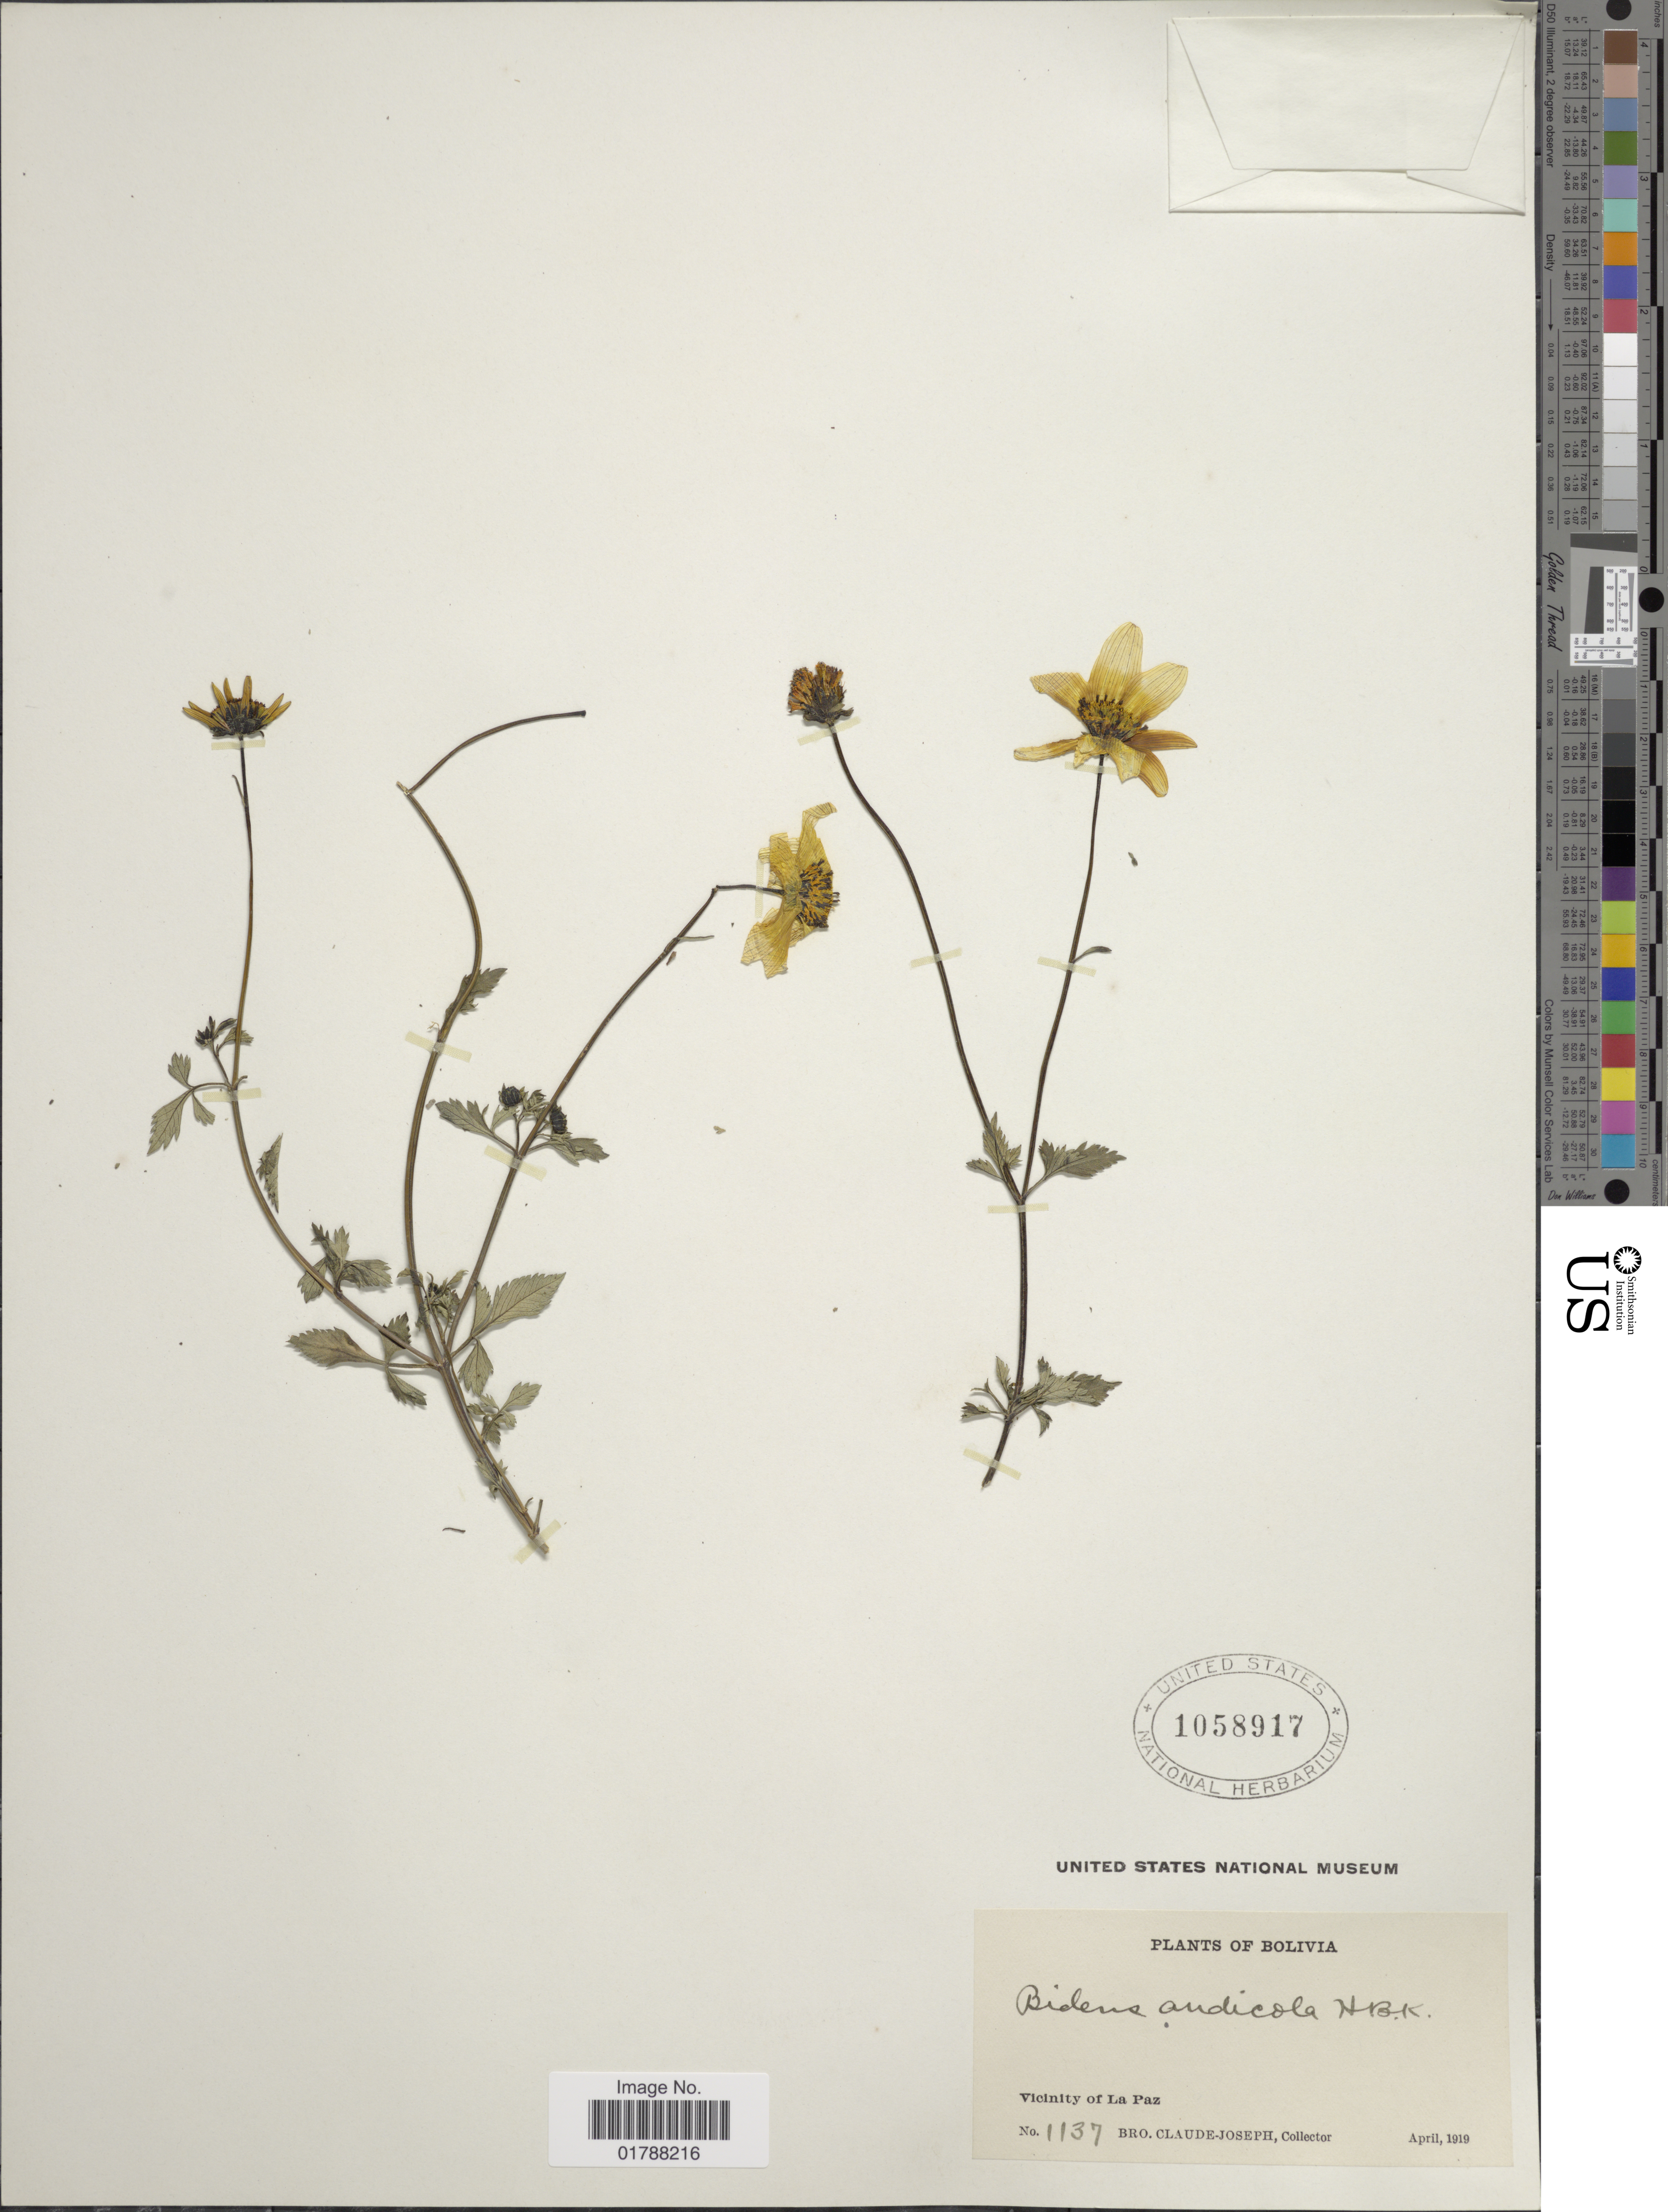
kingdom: Plantae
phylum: Tracheophyta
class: Magnoliopsida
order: Asterales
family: Asteraceae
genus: Bidens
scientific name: Bidens andicola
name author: Kunth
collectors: Bro. Claude-Joseph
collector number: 1137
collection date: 1919-04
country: Bolivia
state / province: La Paz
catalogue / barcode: US 1058917